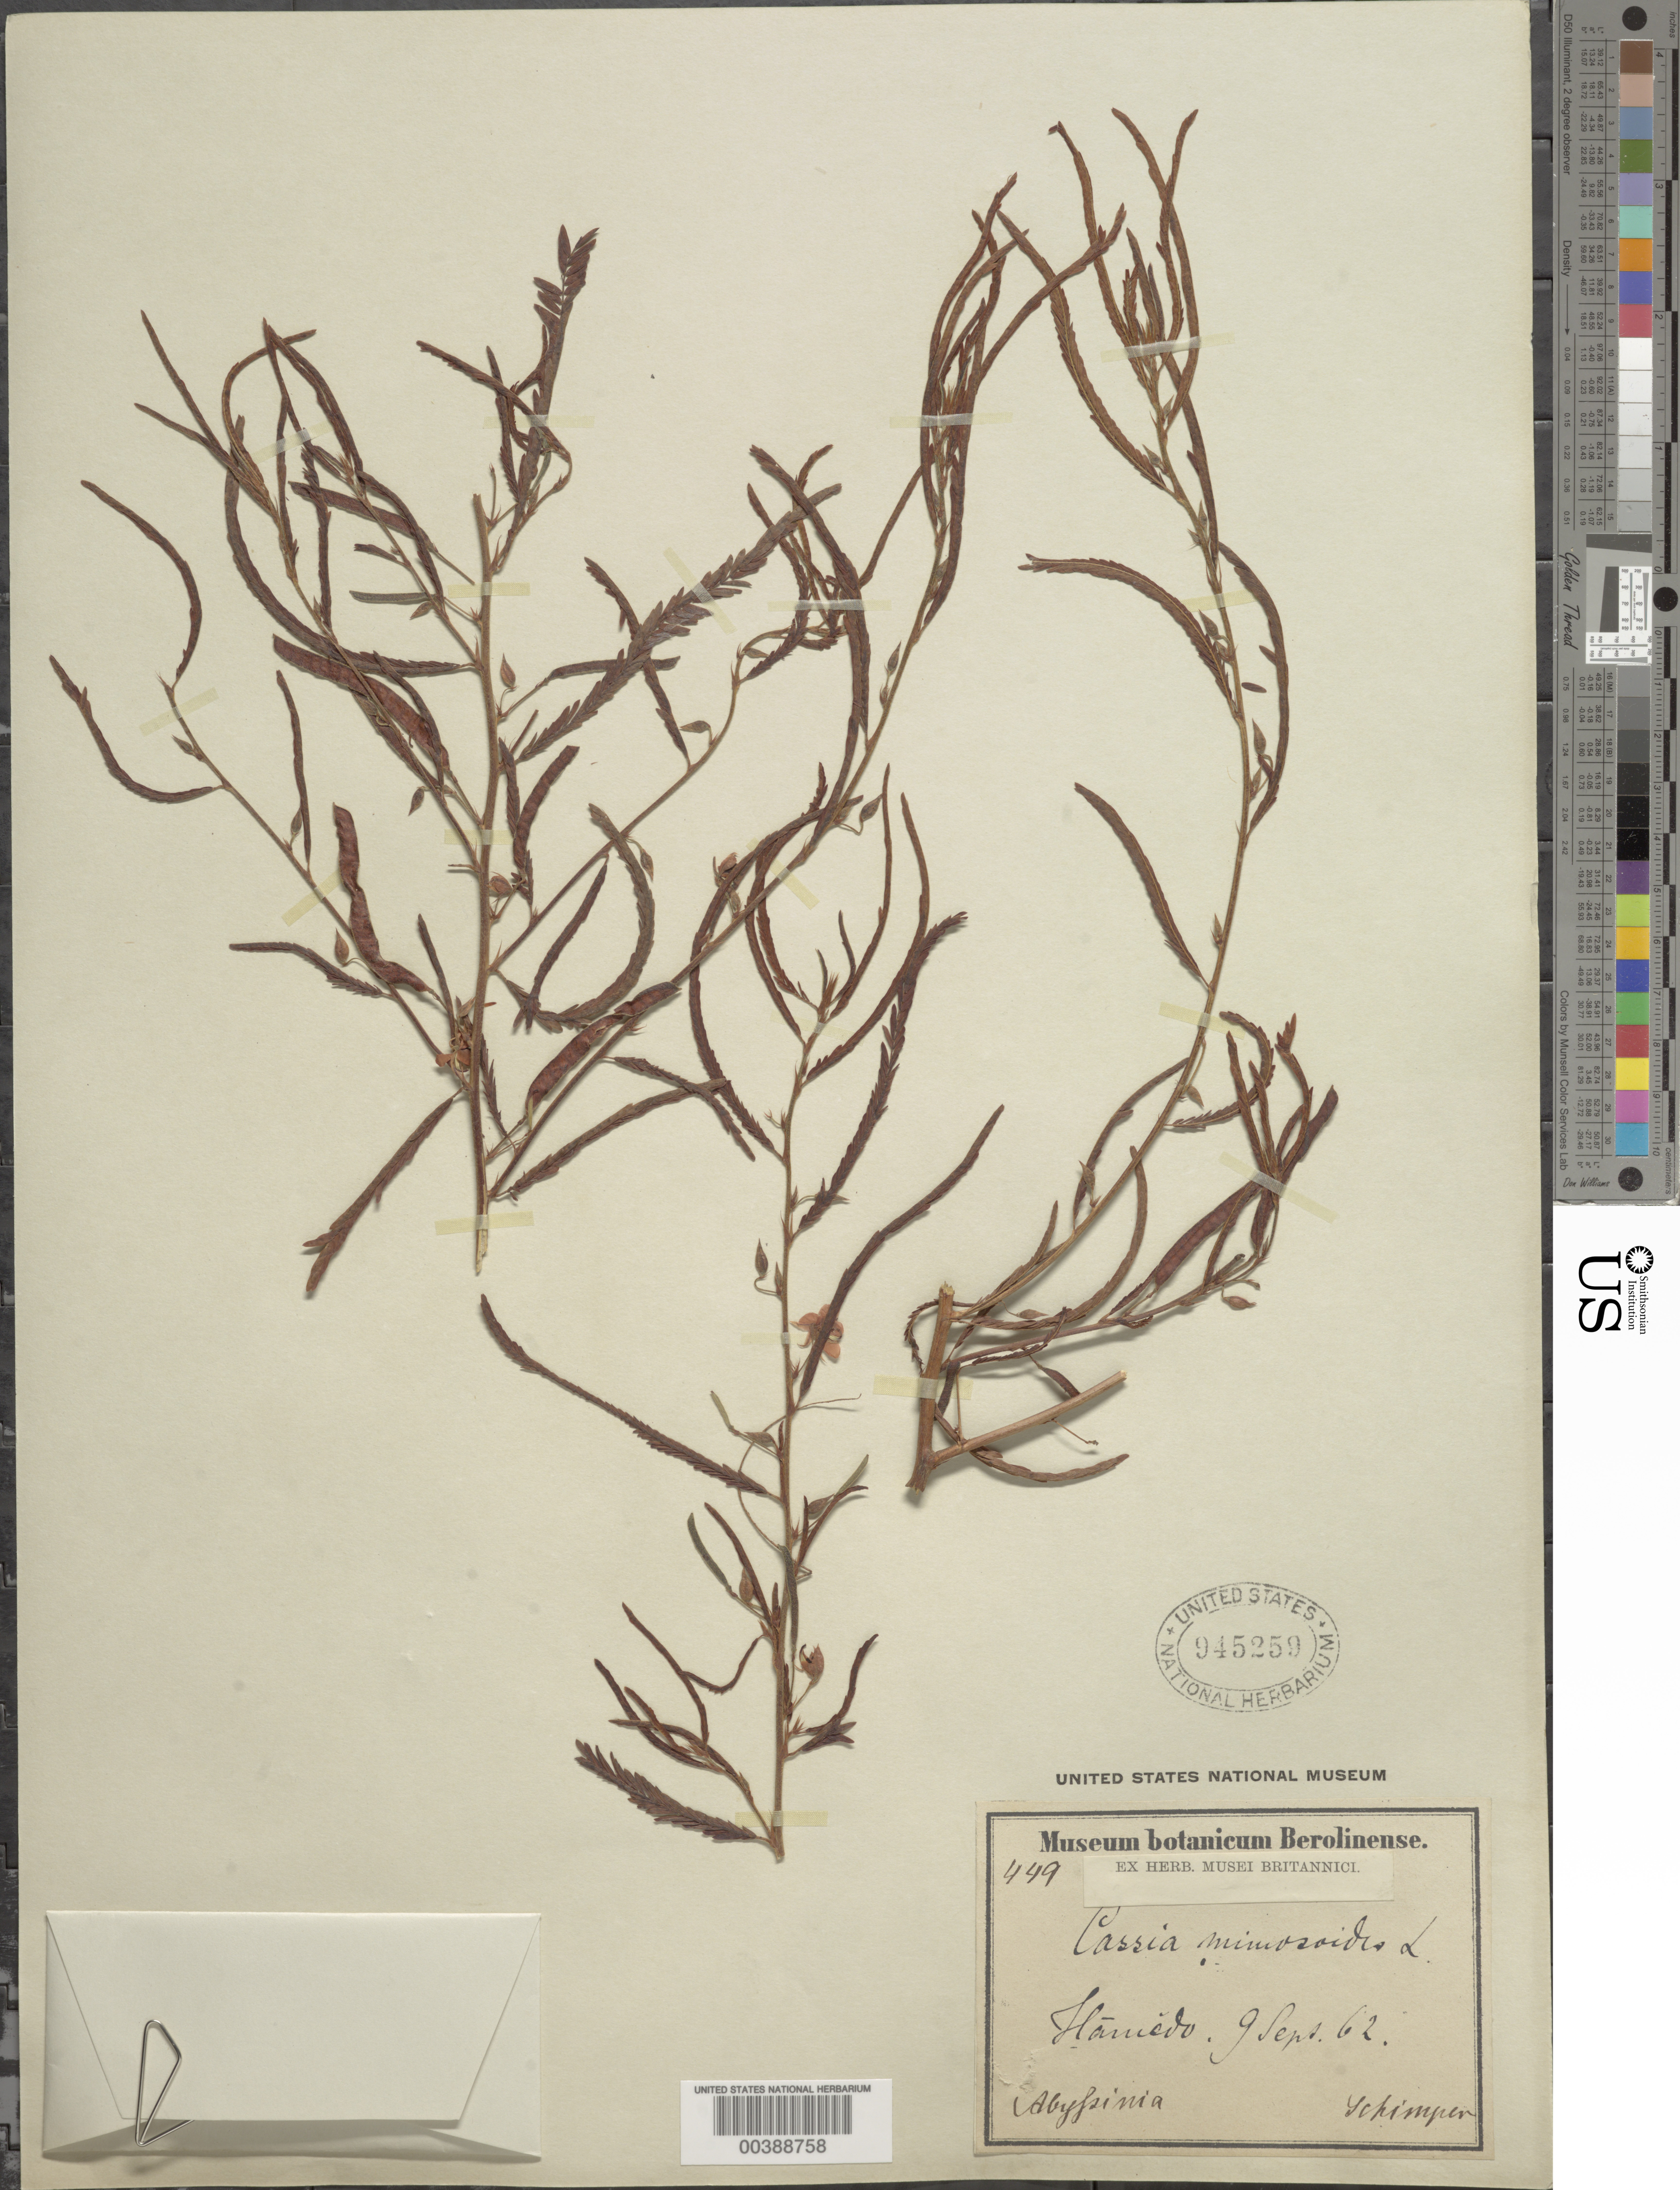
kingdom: Plantae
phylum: Tracheophyta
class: Magnoliopsida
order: Fabales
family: Fabaceae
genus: Chamaecrista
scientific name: Chamaecrista mimosoides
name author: (L.) Greene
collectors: -. Schimper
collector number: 449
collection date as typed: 09 Sep 1862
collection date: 1862-09-09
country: Ethiopia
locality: Haniedo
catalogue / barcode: US 945259